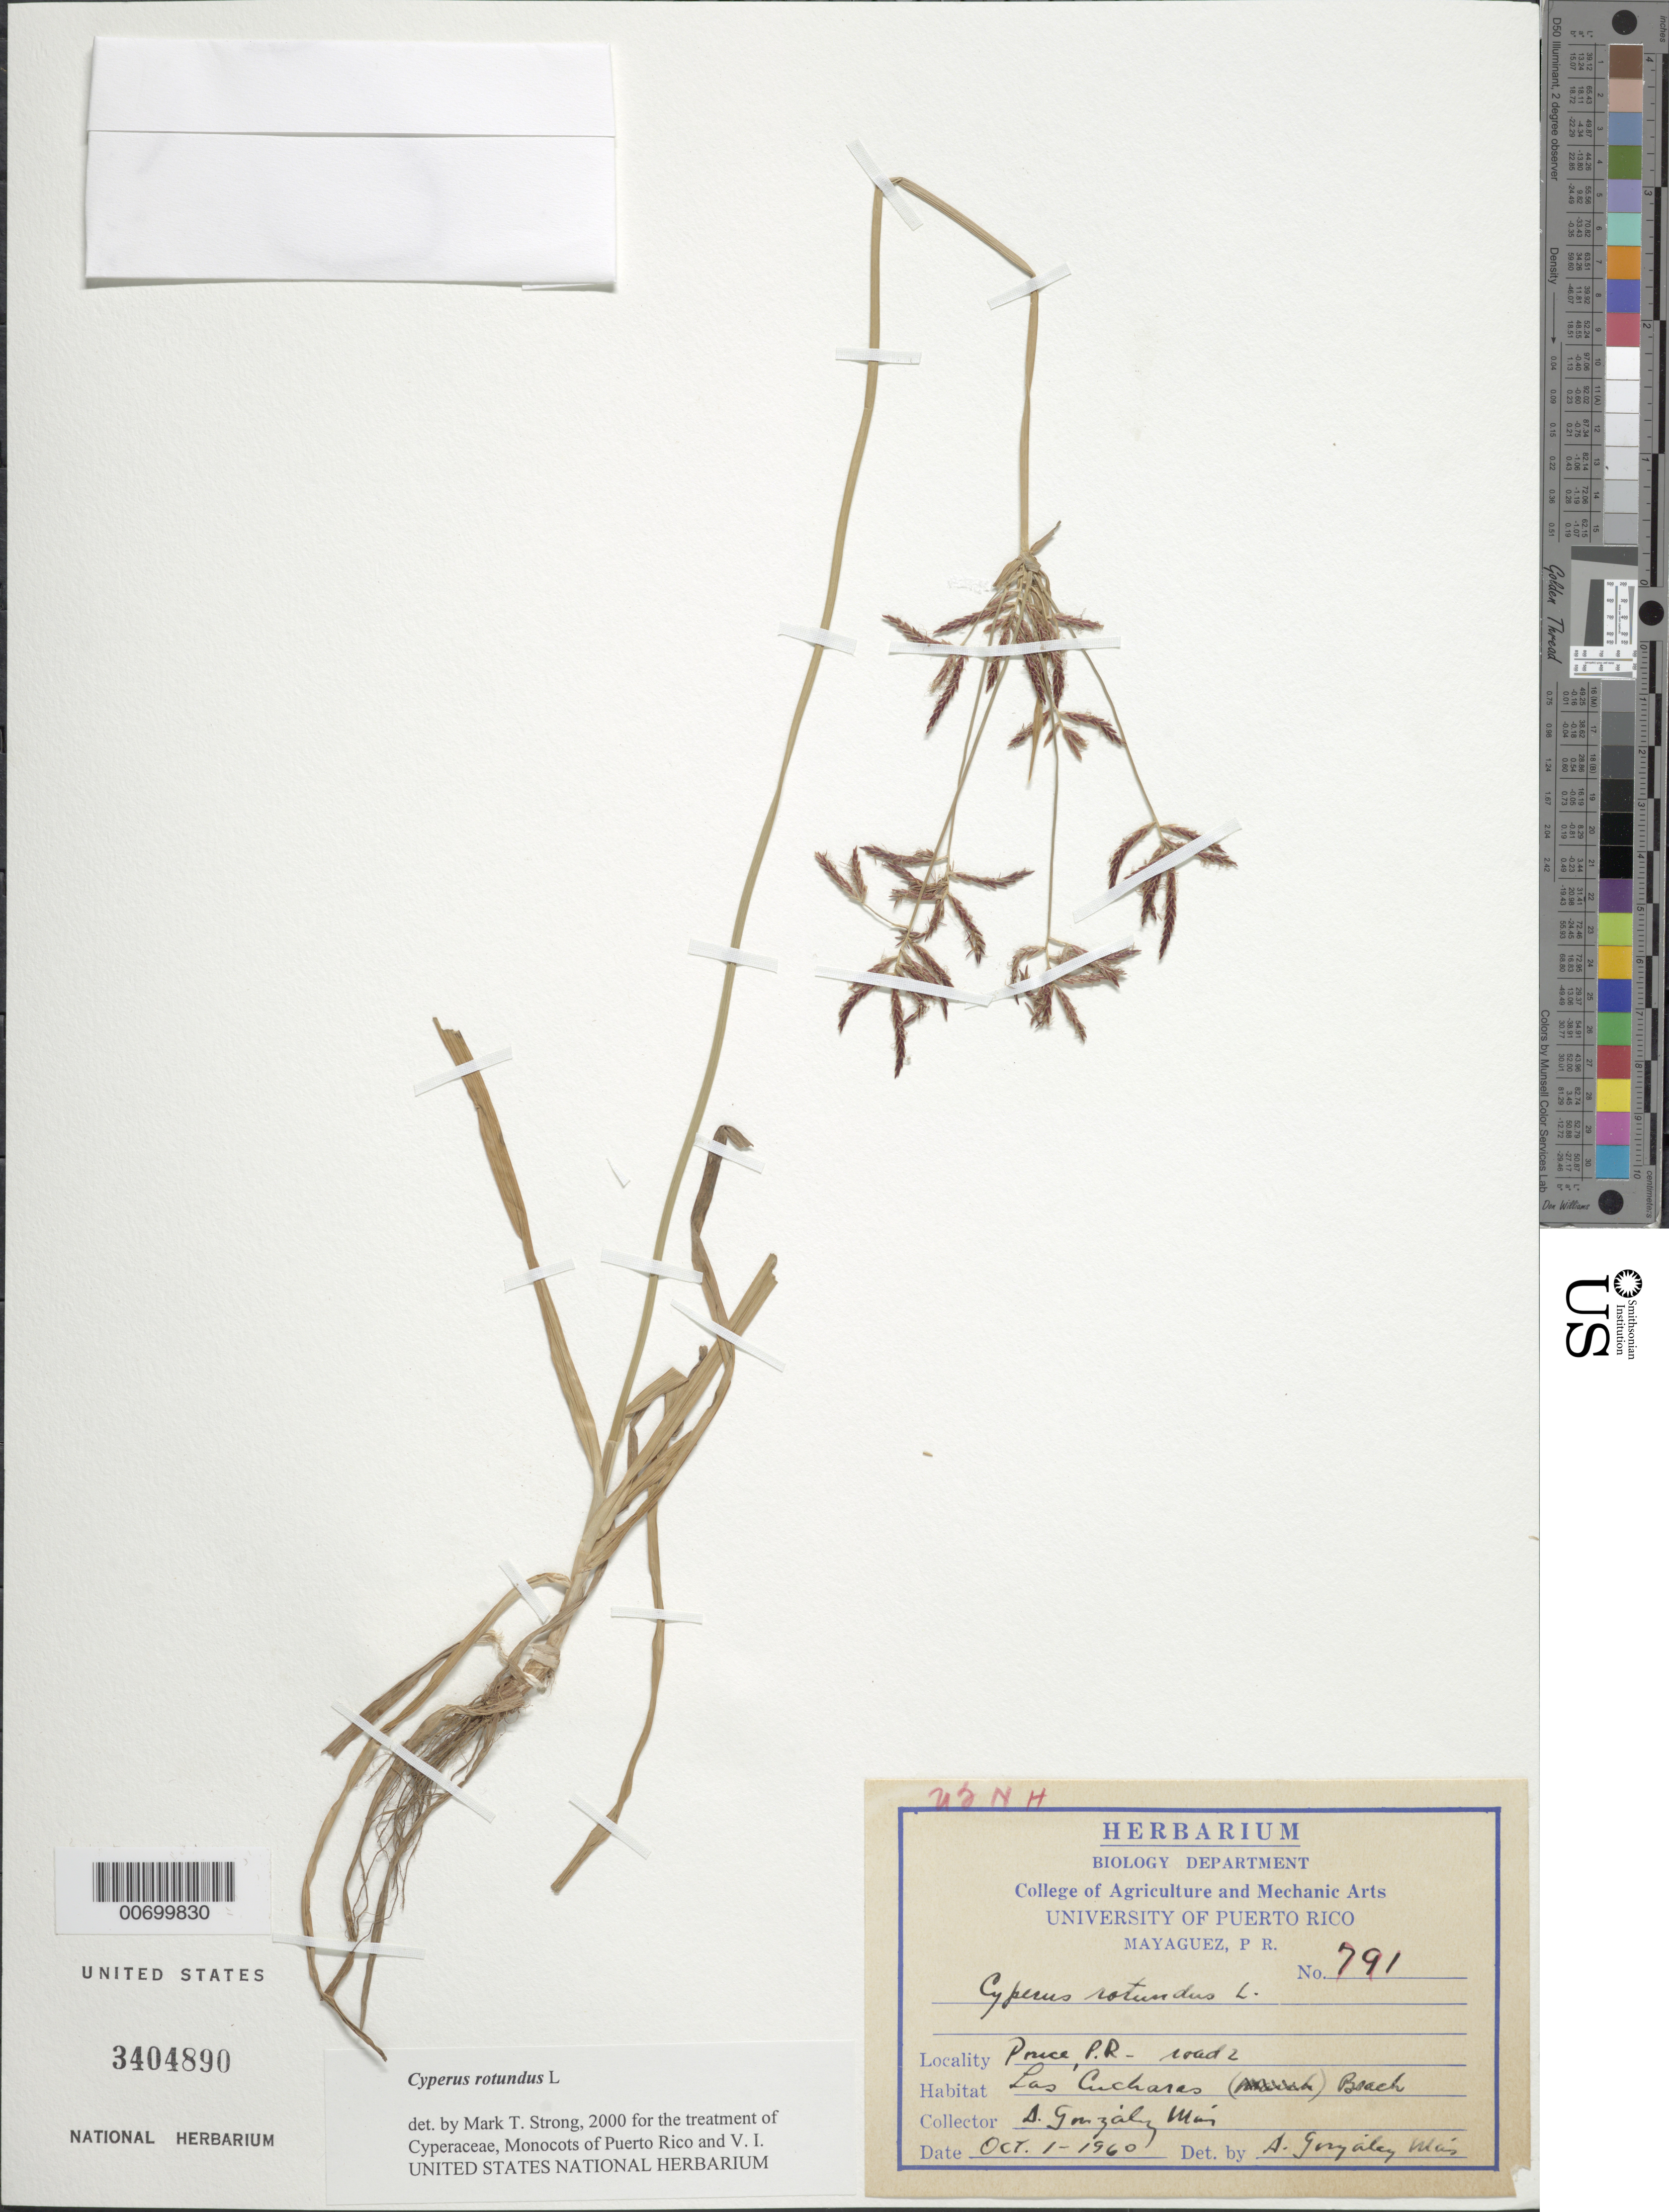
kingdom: Plantae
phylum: Tracheophyta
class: Liliopsida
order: Poales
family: Cyperaceae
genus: Cyperus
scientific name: Cyperus rotundus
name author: L.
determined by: Strong, M. T., (US), Smithsonian Institution - National Museum of Natural History (UNITED STATES)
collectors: A. González Más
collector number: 791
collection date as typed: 01 Oct 1960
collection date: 1960-10-01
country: Puerto Rico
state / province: Ponce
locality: Ponce: Rd. 2, Las Cuchares.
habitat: Beach.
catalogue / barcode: US 3404890